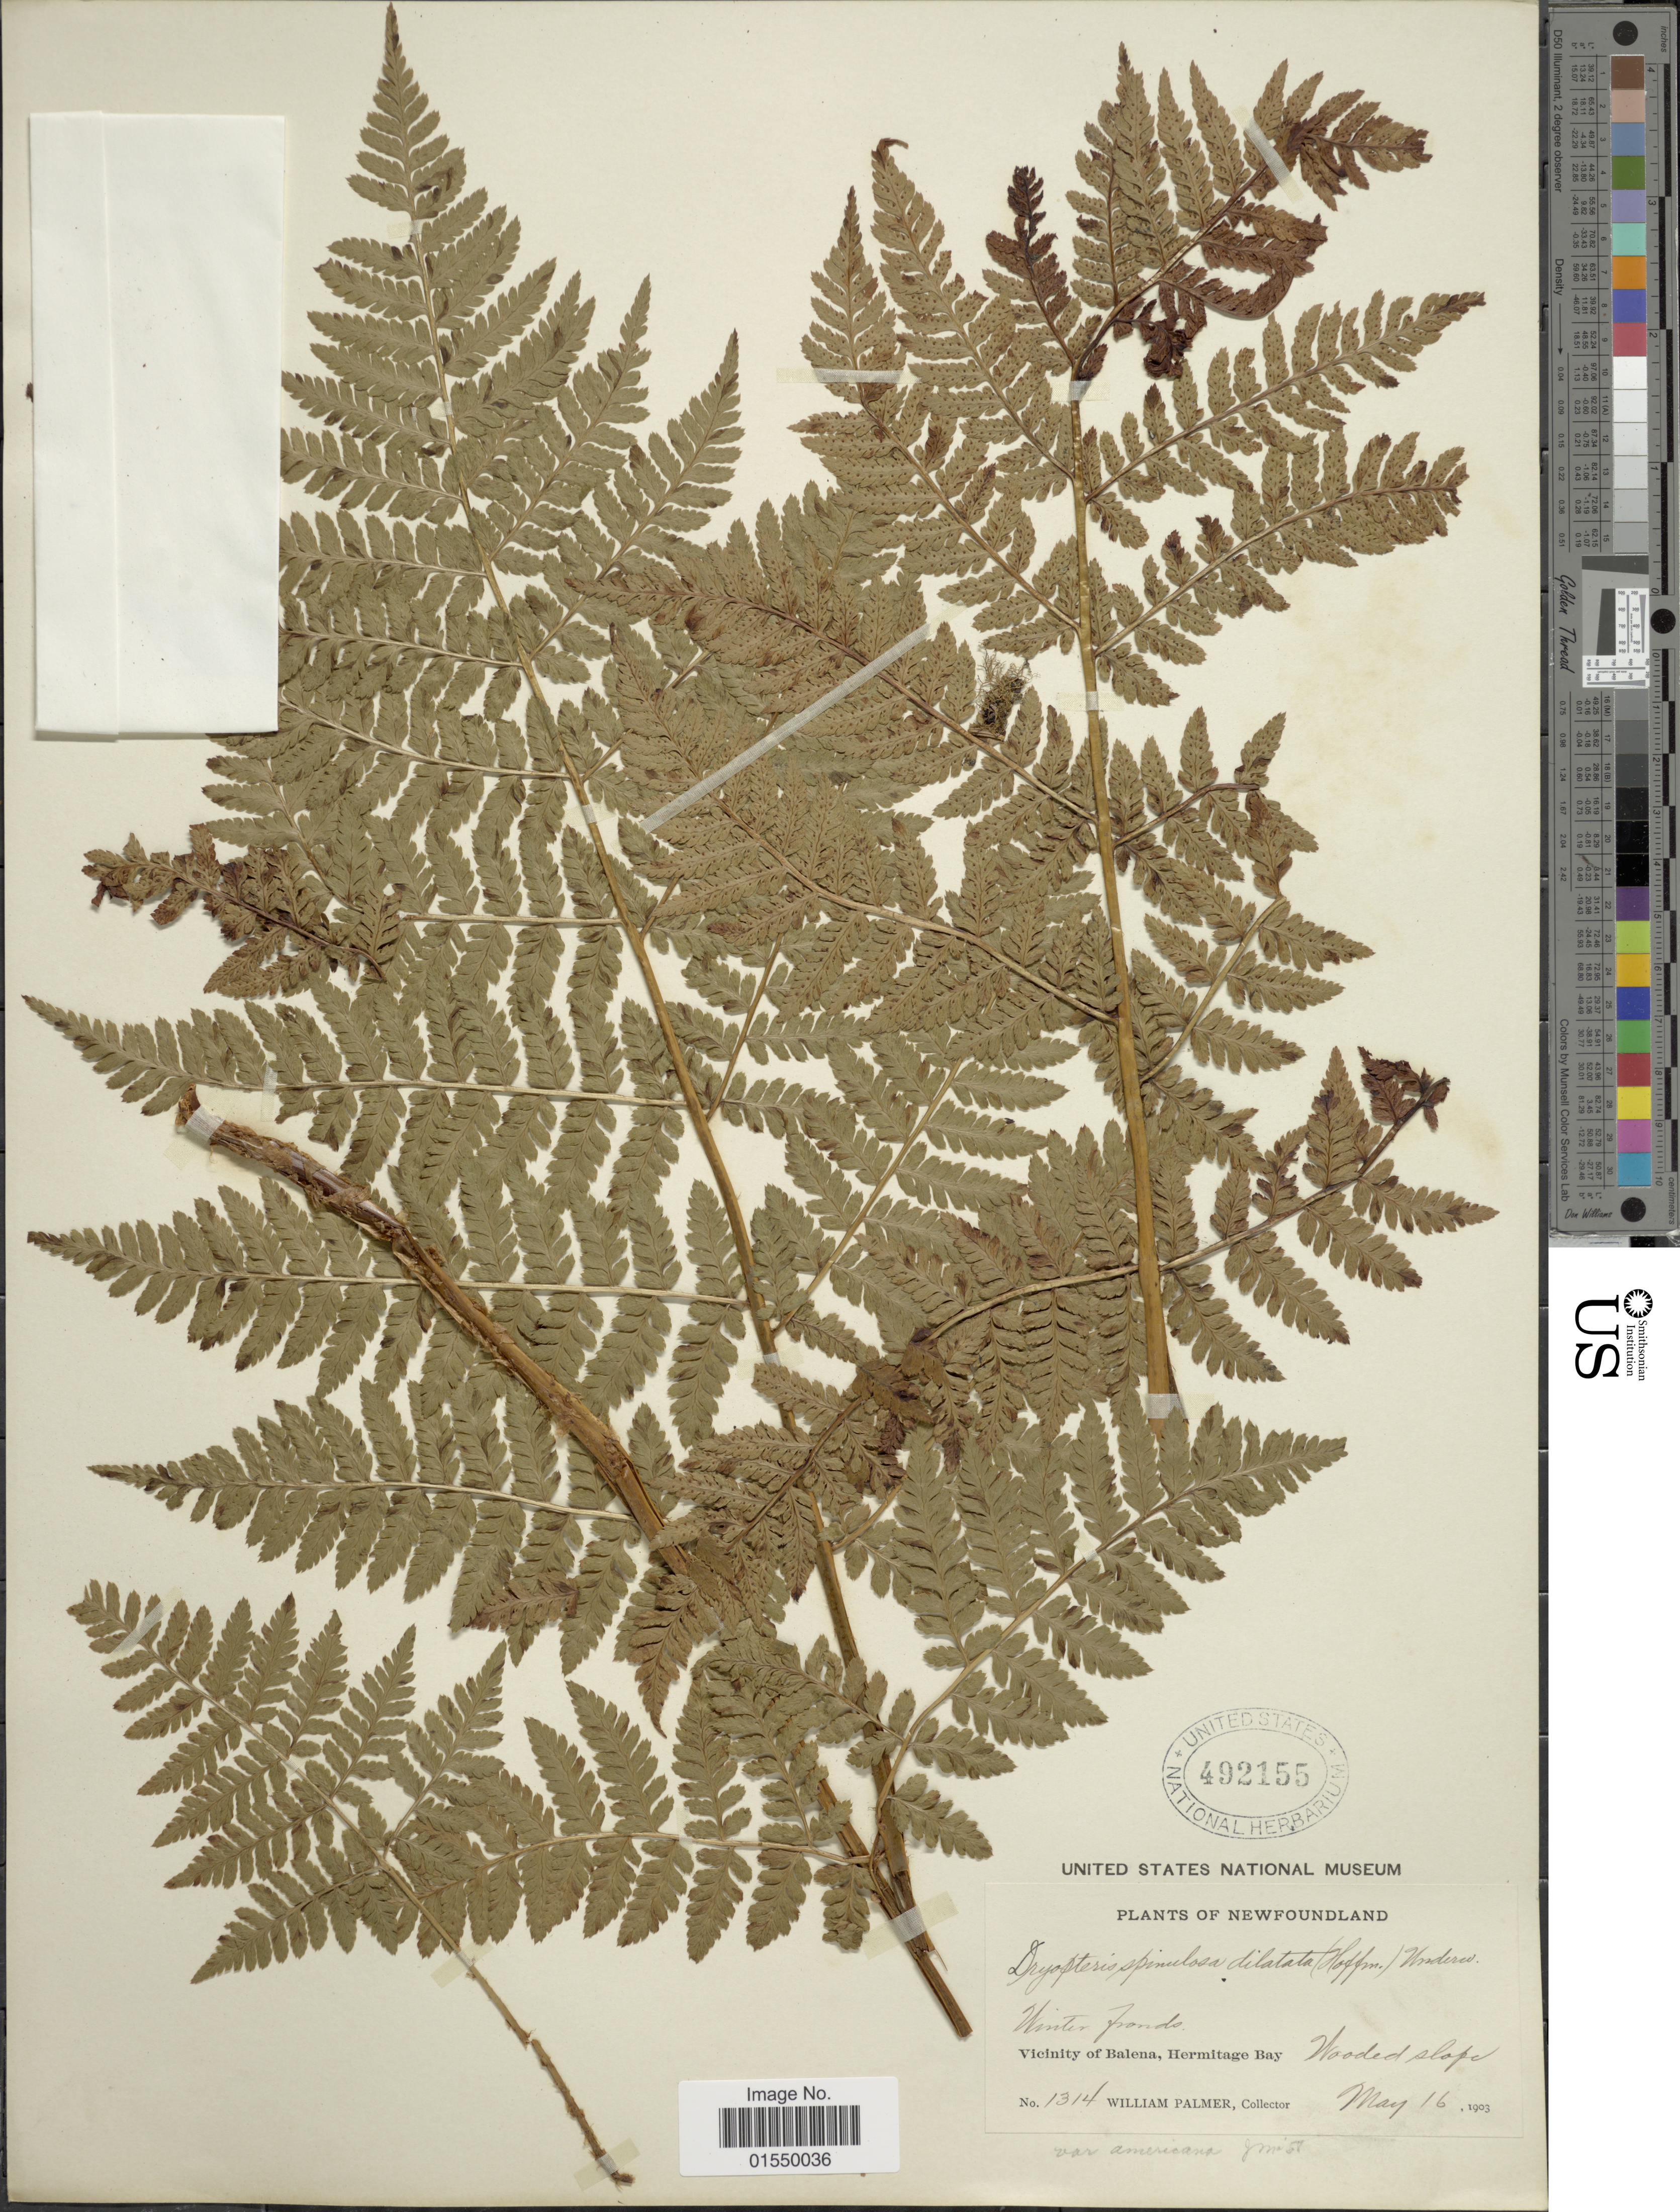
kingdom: Plantae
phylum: Tracheophyta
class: Polypodiopsida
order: Polypodiales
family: Dryopteridaceae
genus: Dryopteris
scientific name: Dryopteris campyloptera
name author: Clarkson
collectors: W. Palmer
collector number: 1314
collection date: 1903-05-16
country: Canada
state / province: Newfoundland and Labrador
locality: Vicinity of Balena, Hermitage Bay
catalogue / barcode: US 492155